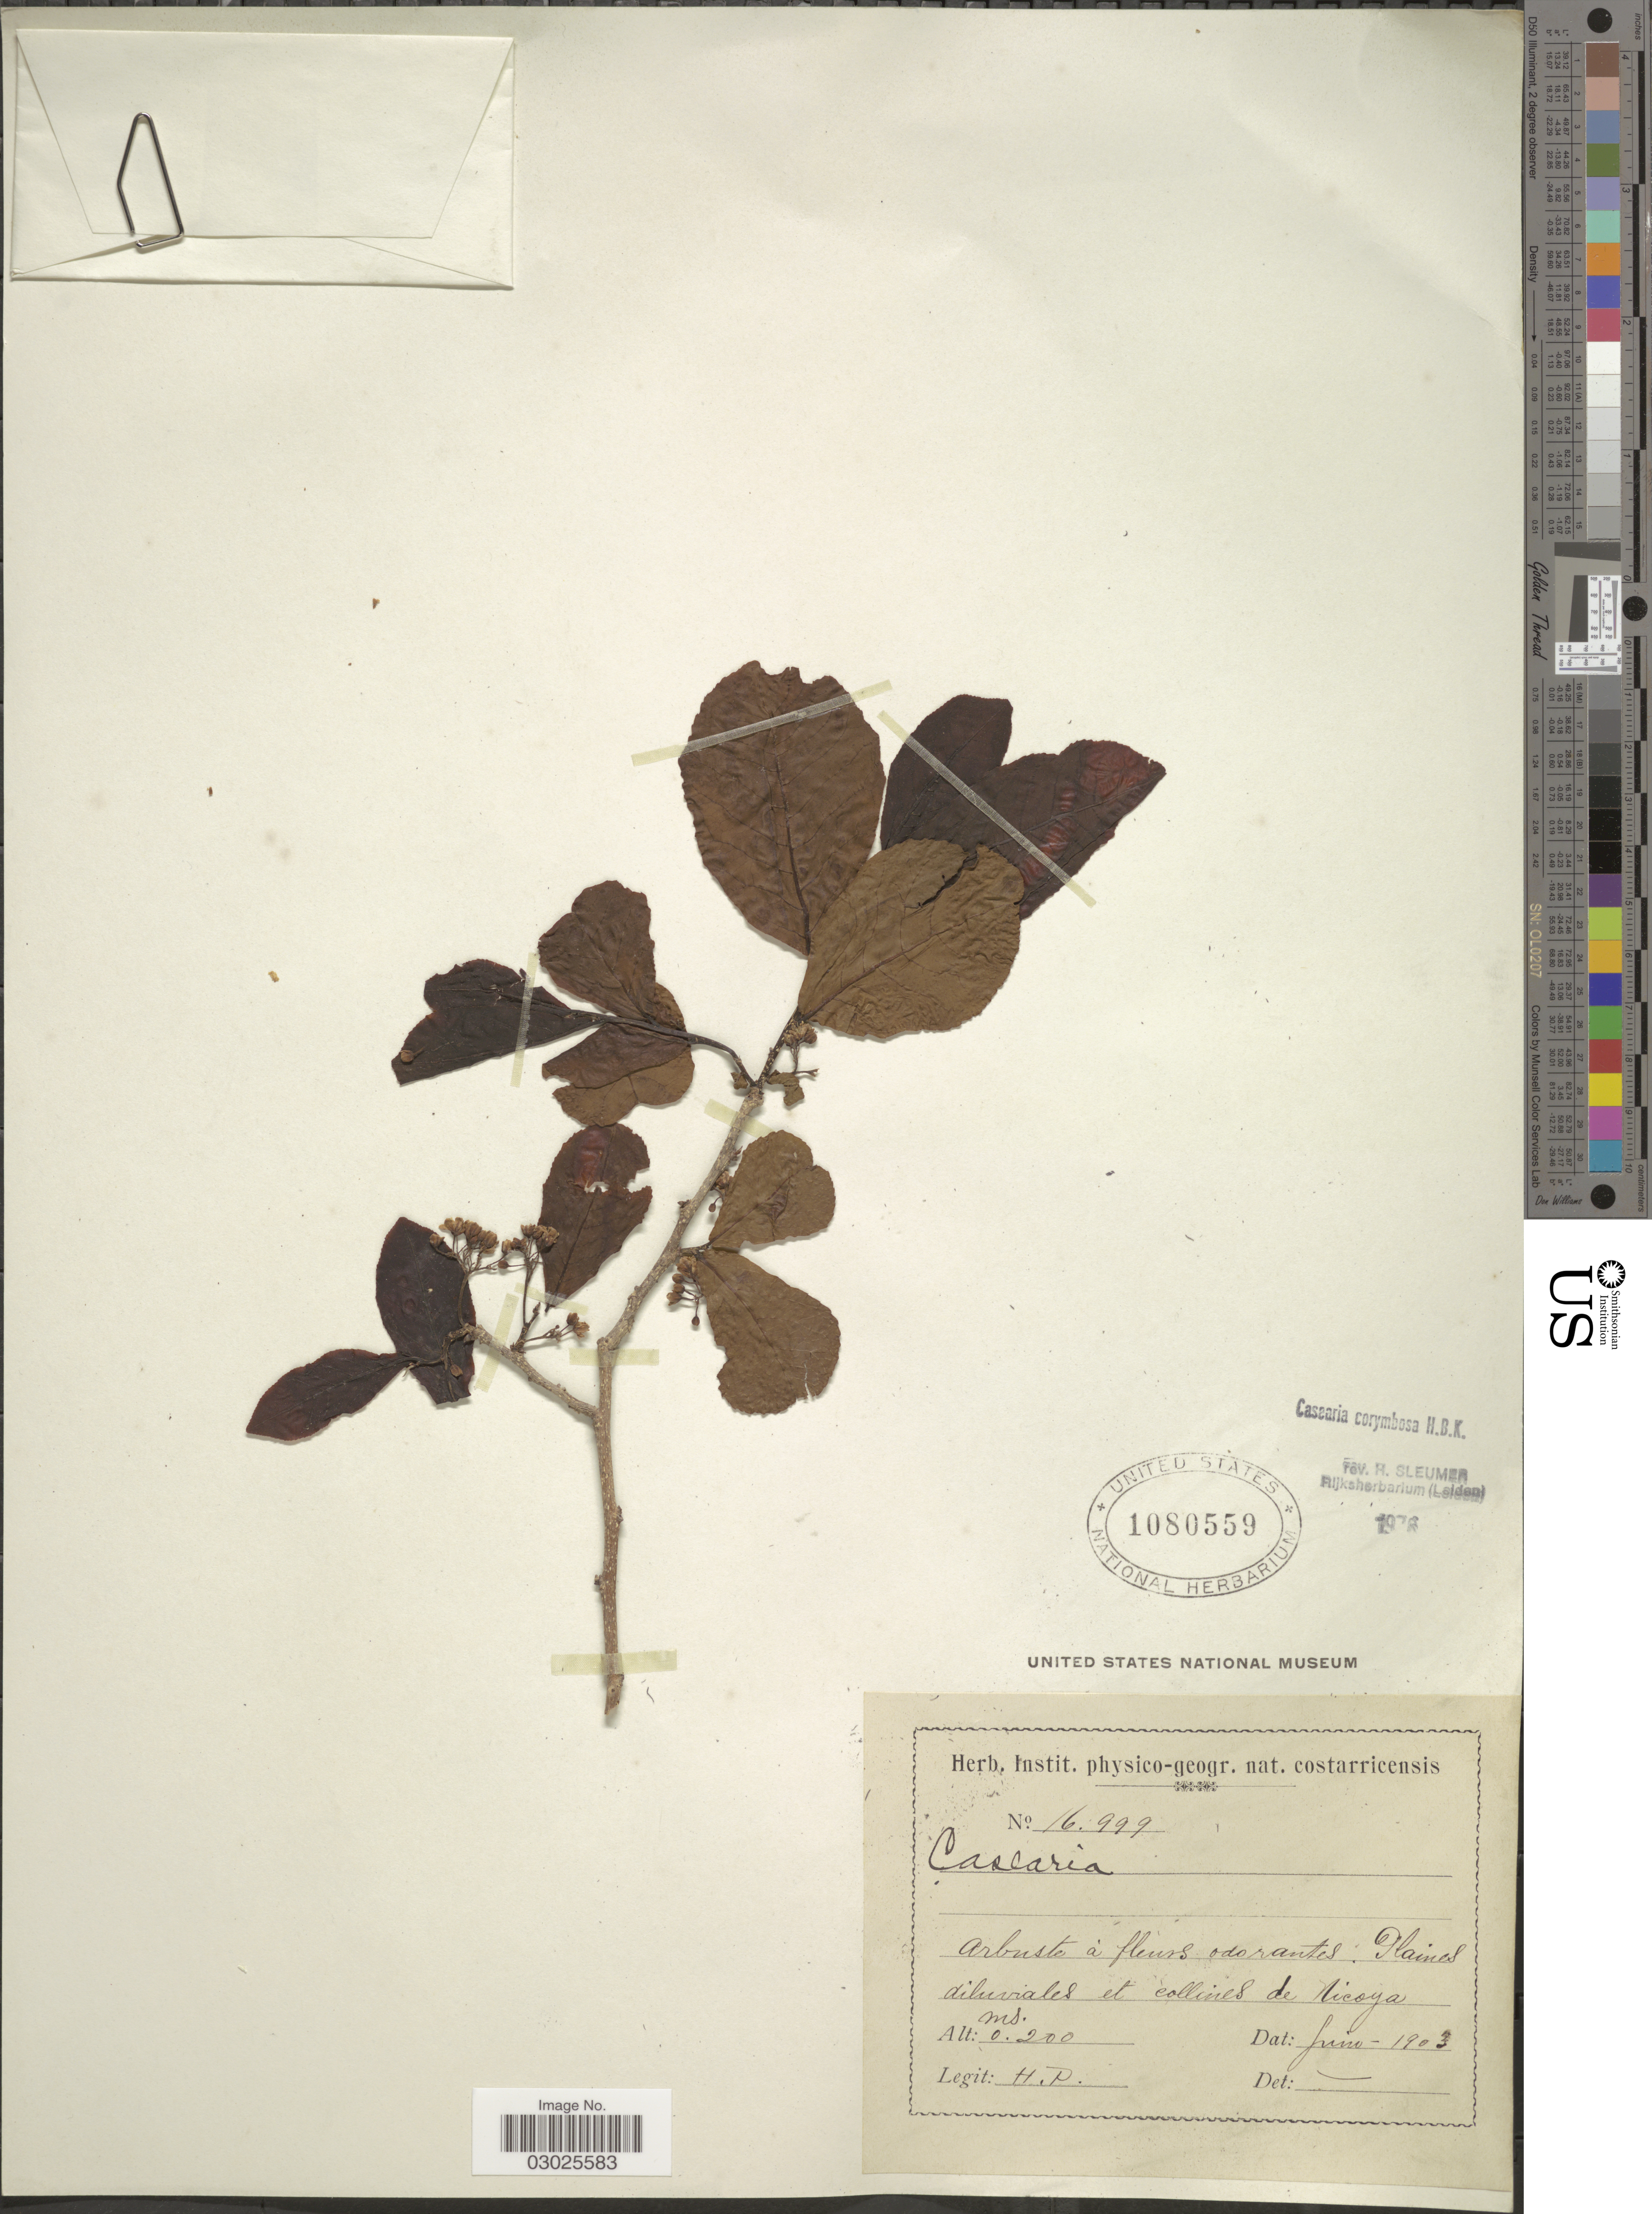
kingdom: Plantae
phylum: Tracheophyta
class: Magnoliopsida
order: Malpighiales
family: Salicaceae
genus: Casearia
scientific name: Casearia corymbosa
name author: Kunth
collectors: H. P.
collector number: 16999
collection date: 1903-06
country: Costa Rica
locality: Plaines diluviales et collines de Nicoya.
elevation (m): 0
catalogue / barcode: US 1080559